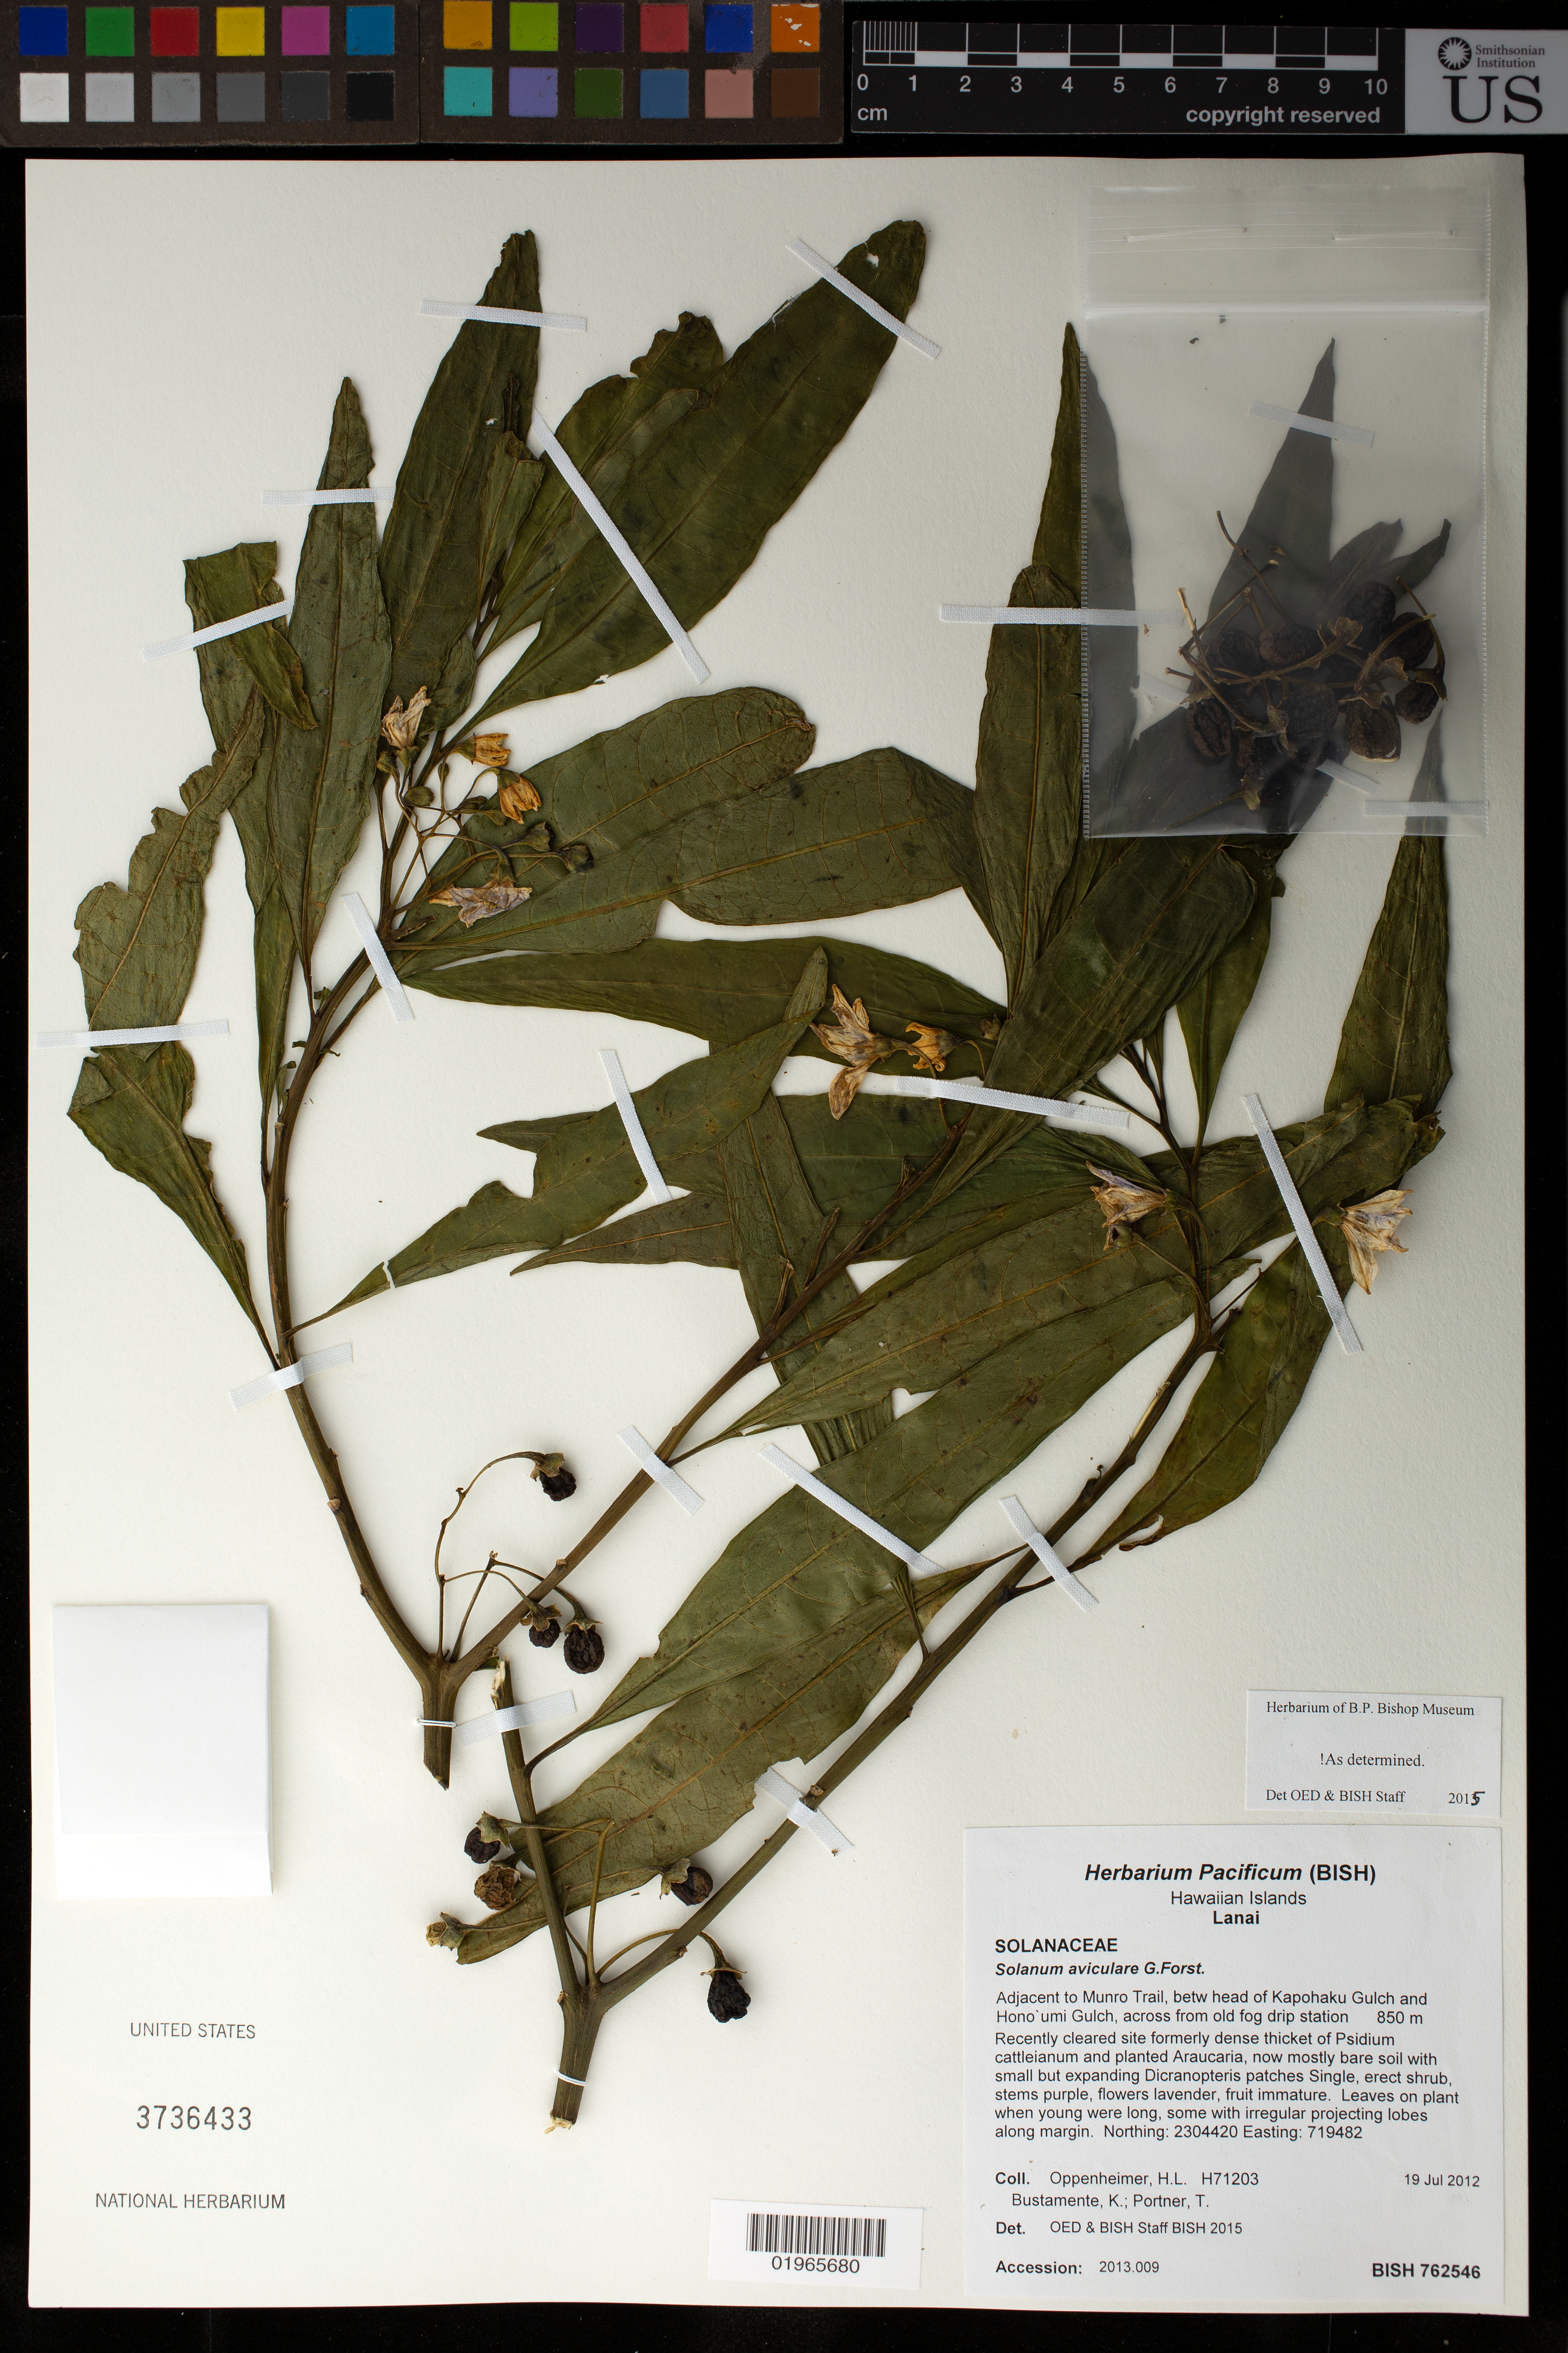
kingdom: Plantae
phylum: Tracheophyta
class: Magnoliopsida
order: Solanales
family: Solanaceae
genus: Solanum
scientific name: Solanum aviculare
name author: G. Forst.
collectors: H. L. Oppenheimer, K. M. Bustamente & T. Portner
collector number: H71203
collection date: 2012-07-19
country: United States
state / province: Hawaii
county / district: Maui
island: Lana'i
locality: Adjacent to Munro Trail, between head of Kapohaku Gulch and Honoumi Gulch, across from old fog drip station, in recently cleared site.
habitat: Dense thicket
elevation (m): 850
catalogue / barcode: US 3736433